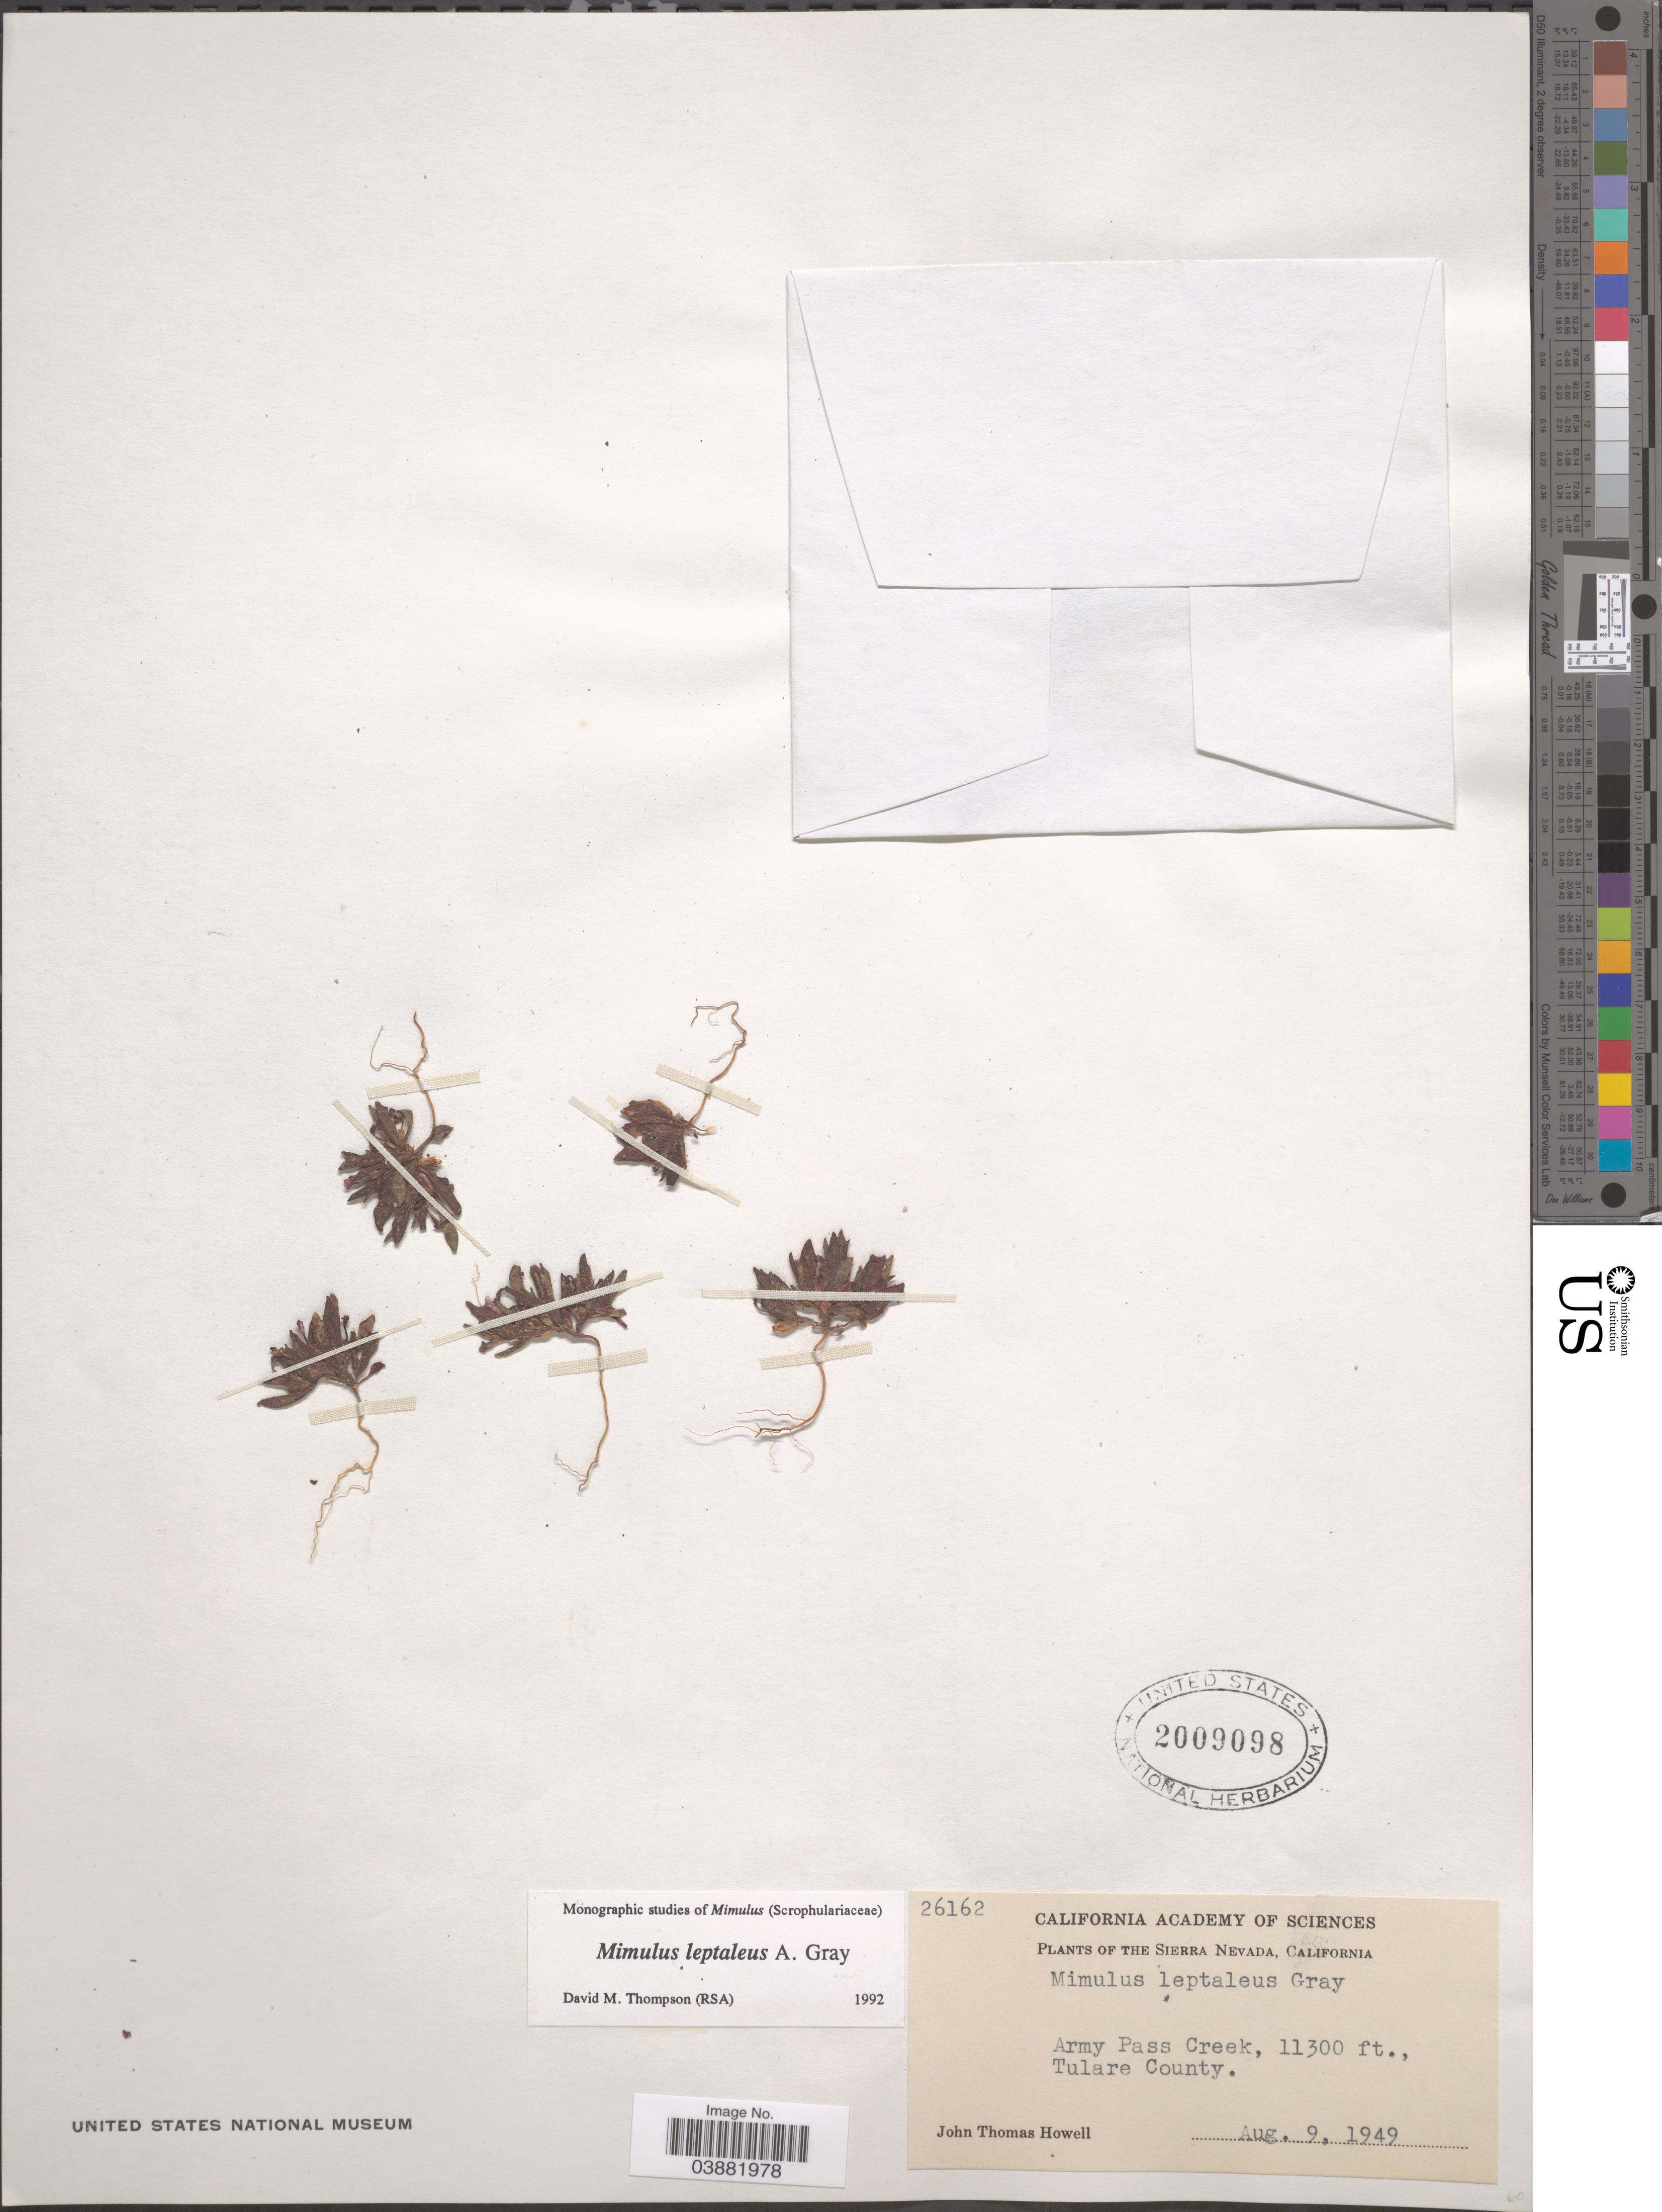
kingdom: Plantae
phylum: Tracheophyta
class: Magnoliopsida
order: Lamiales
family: Phrymaceae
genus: Mimulus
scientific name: Mimulus leptaleus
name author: A. Gray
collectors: J. T. Howell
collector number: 26162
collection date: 1949-08-09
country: United States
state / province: California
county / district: Tulare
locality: Sierra Nevada. Army Pass Creek, Tulare County.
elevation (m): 3444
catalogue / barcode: US 2009098